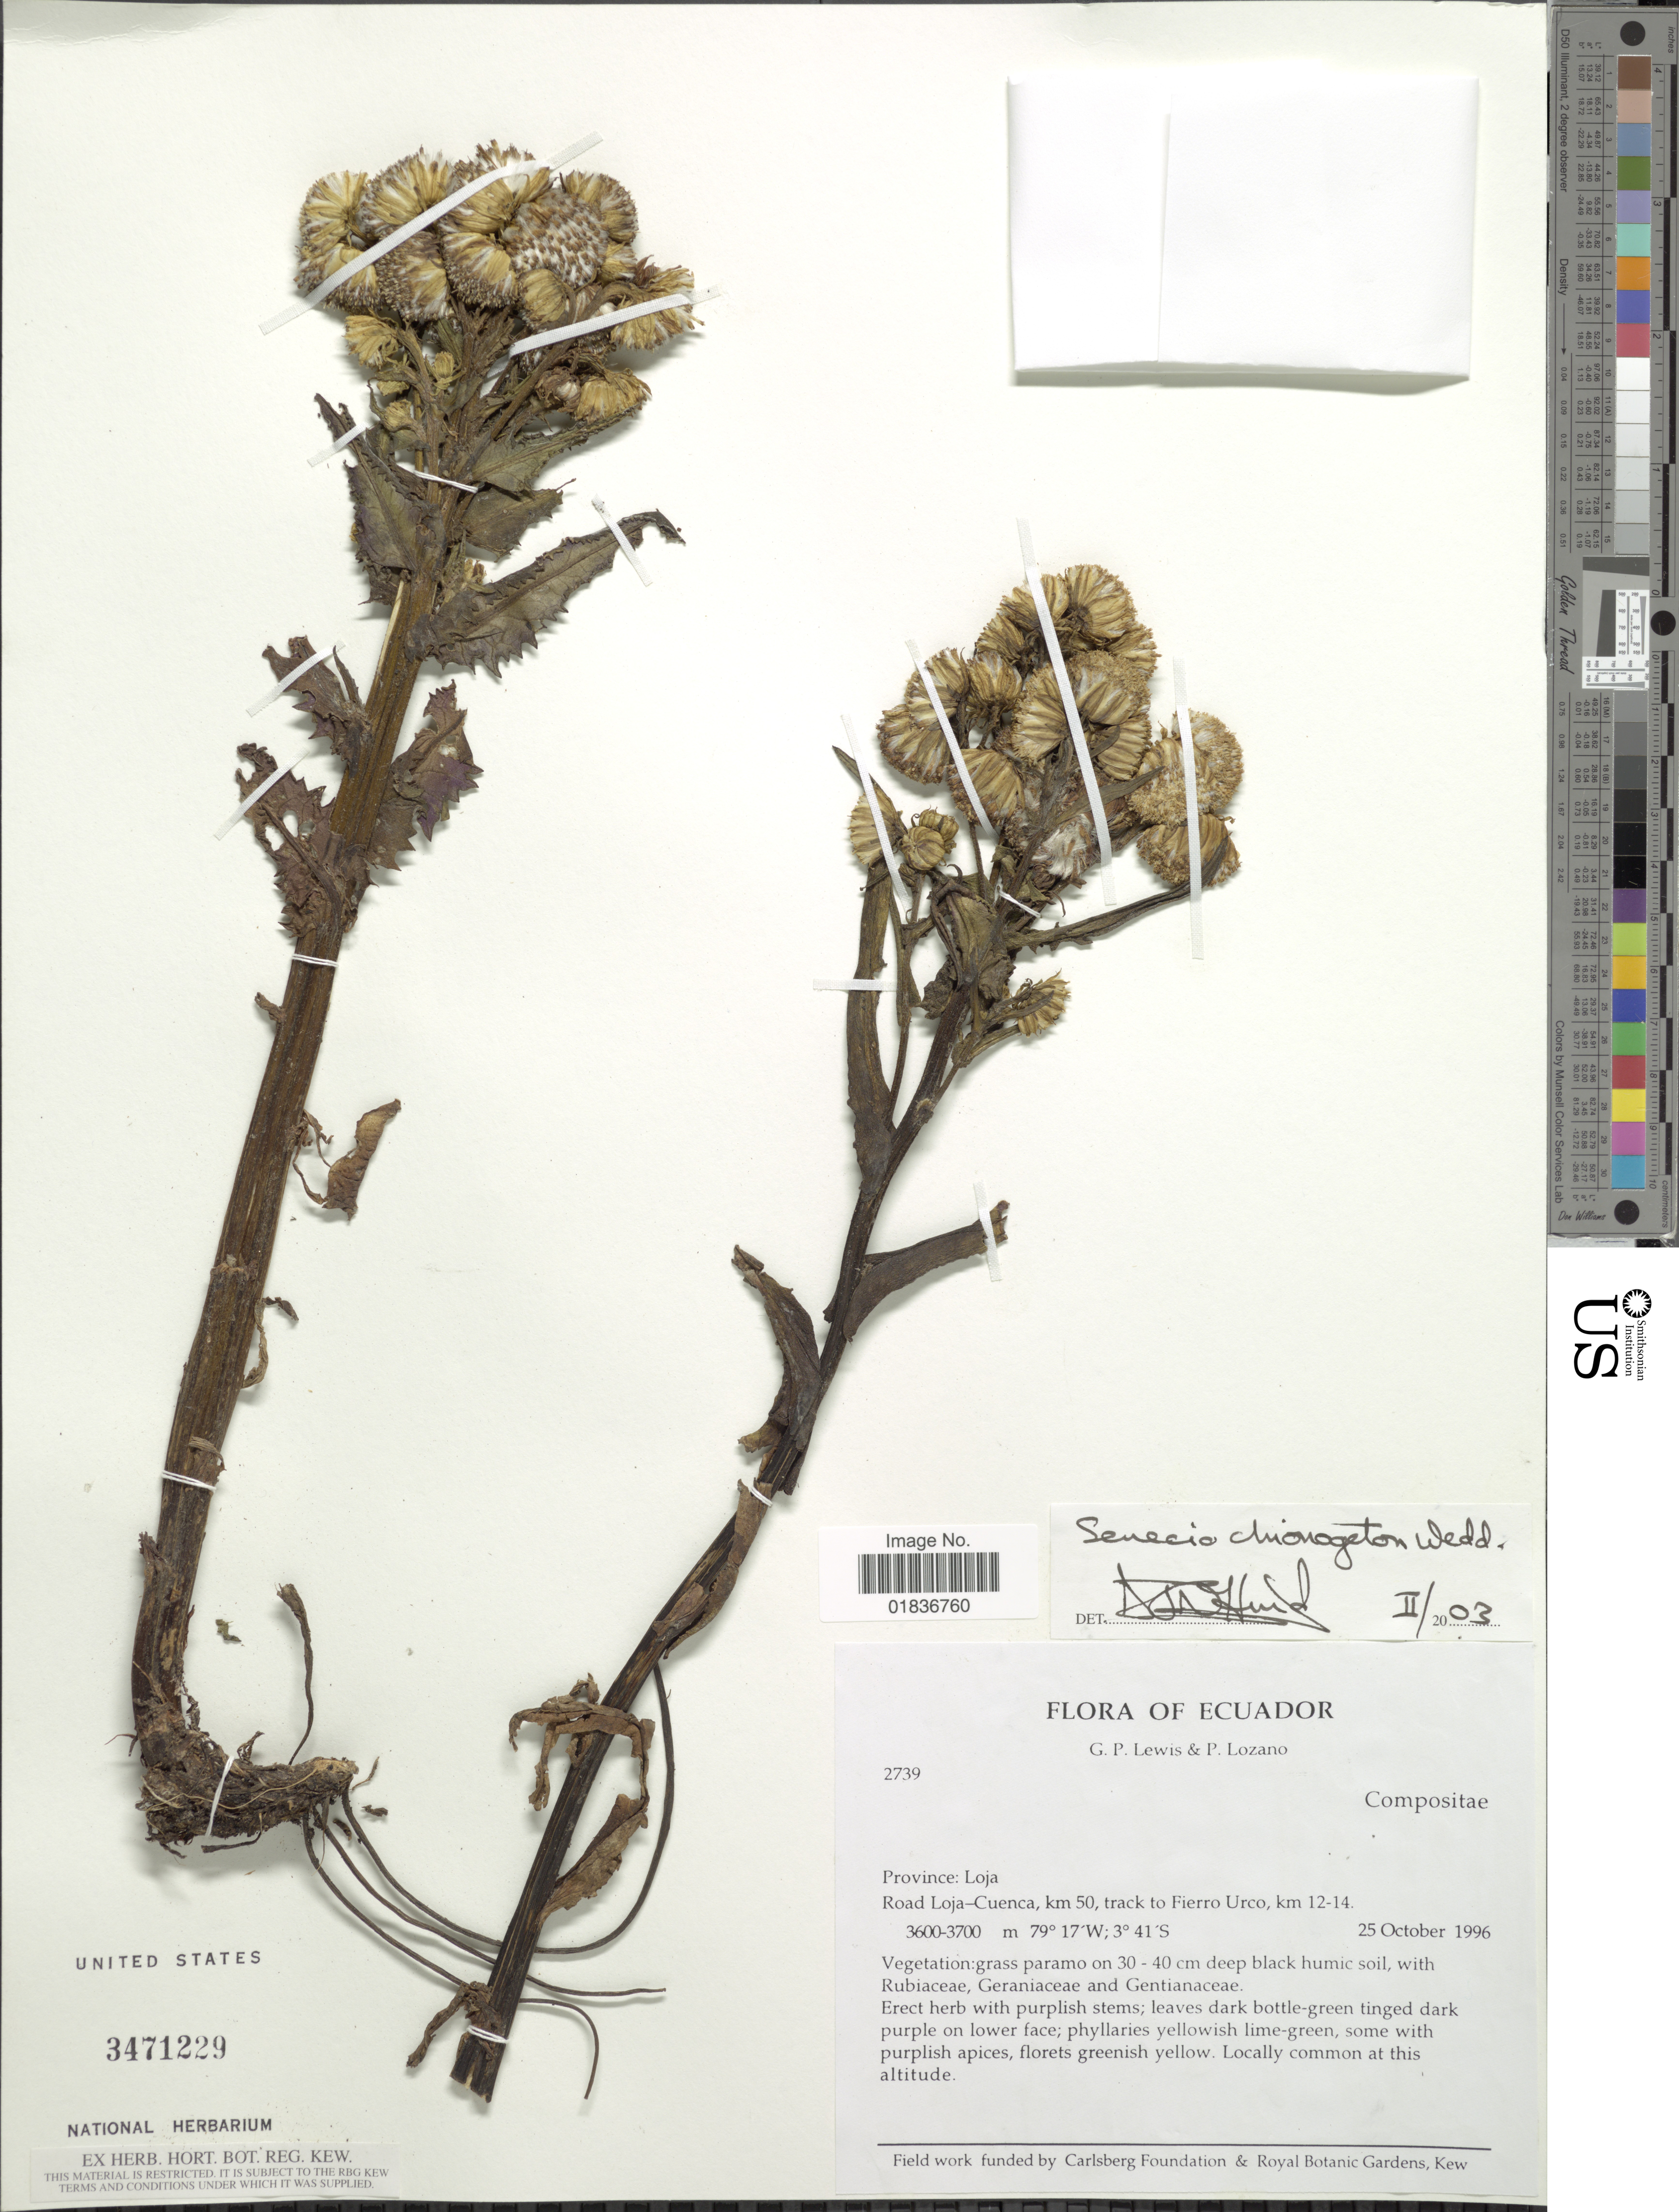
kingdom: Plantae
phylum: Tracheophyta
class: Magnoliopsida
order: Asterales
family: Asteraceae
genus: Senecio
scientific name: Senecio tephrosioides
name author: Turcz.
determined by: Salomon, Luciana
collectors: G. P. Lewis & P. Lozano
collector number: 2739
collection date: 1996-10-25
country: Ecuador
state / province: Loja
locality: Province: Loja. Road Loja-Cuenca, km 50, track to Fierro Urco, km 12-14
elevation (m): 3600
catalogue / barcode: US 3471229